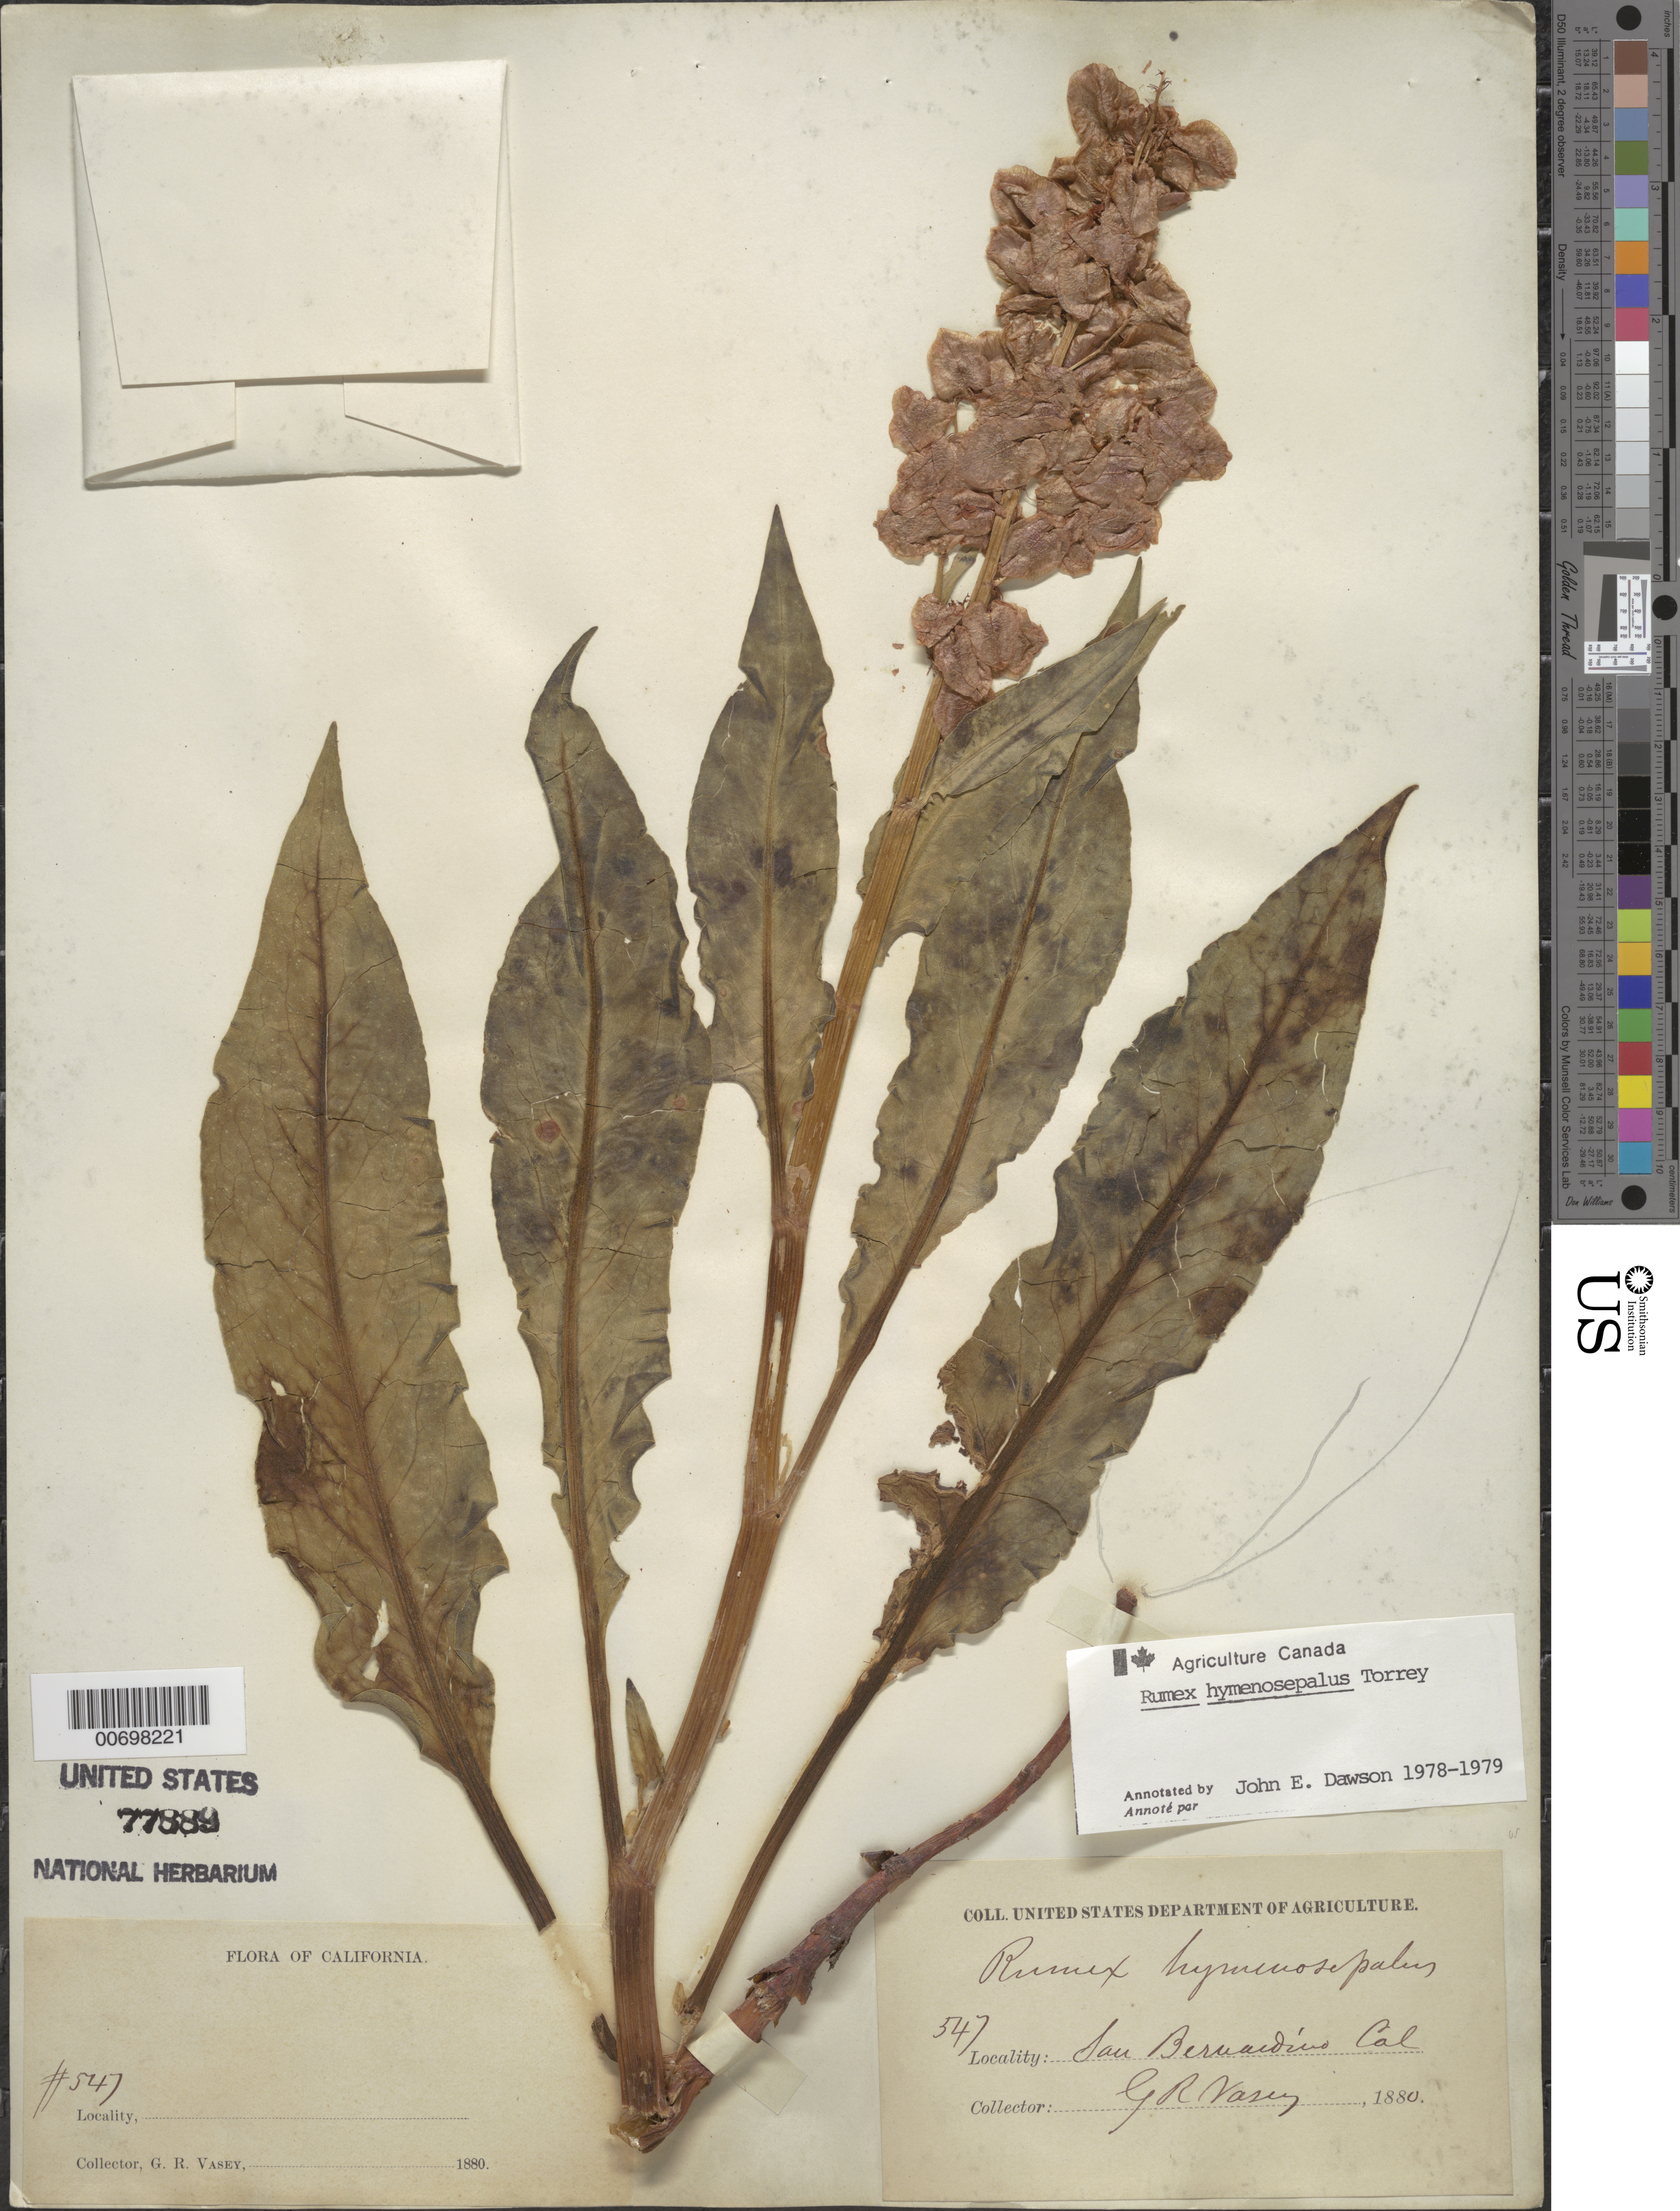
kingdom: Plantae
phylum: Tracheophyta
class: Magnoliopsida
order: Caryophyllales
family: Polygonaceae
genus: Rumex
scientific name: Rumex hymenosepalus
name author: Torr.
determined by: Dawson, J. E.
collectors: G. R. Vasey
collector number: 547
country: United States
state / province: California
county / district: San Bernardino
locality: San Bernardino.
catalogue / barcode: US 77889